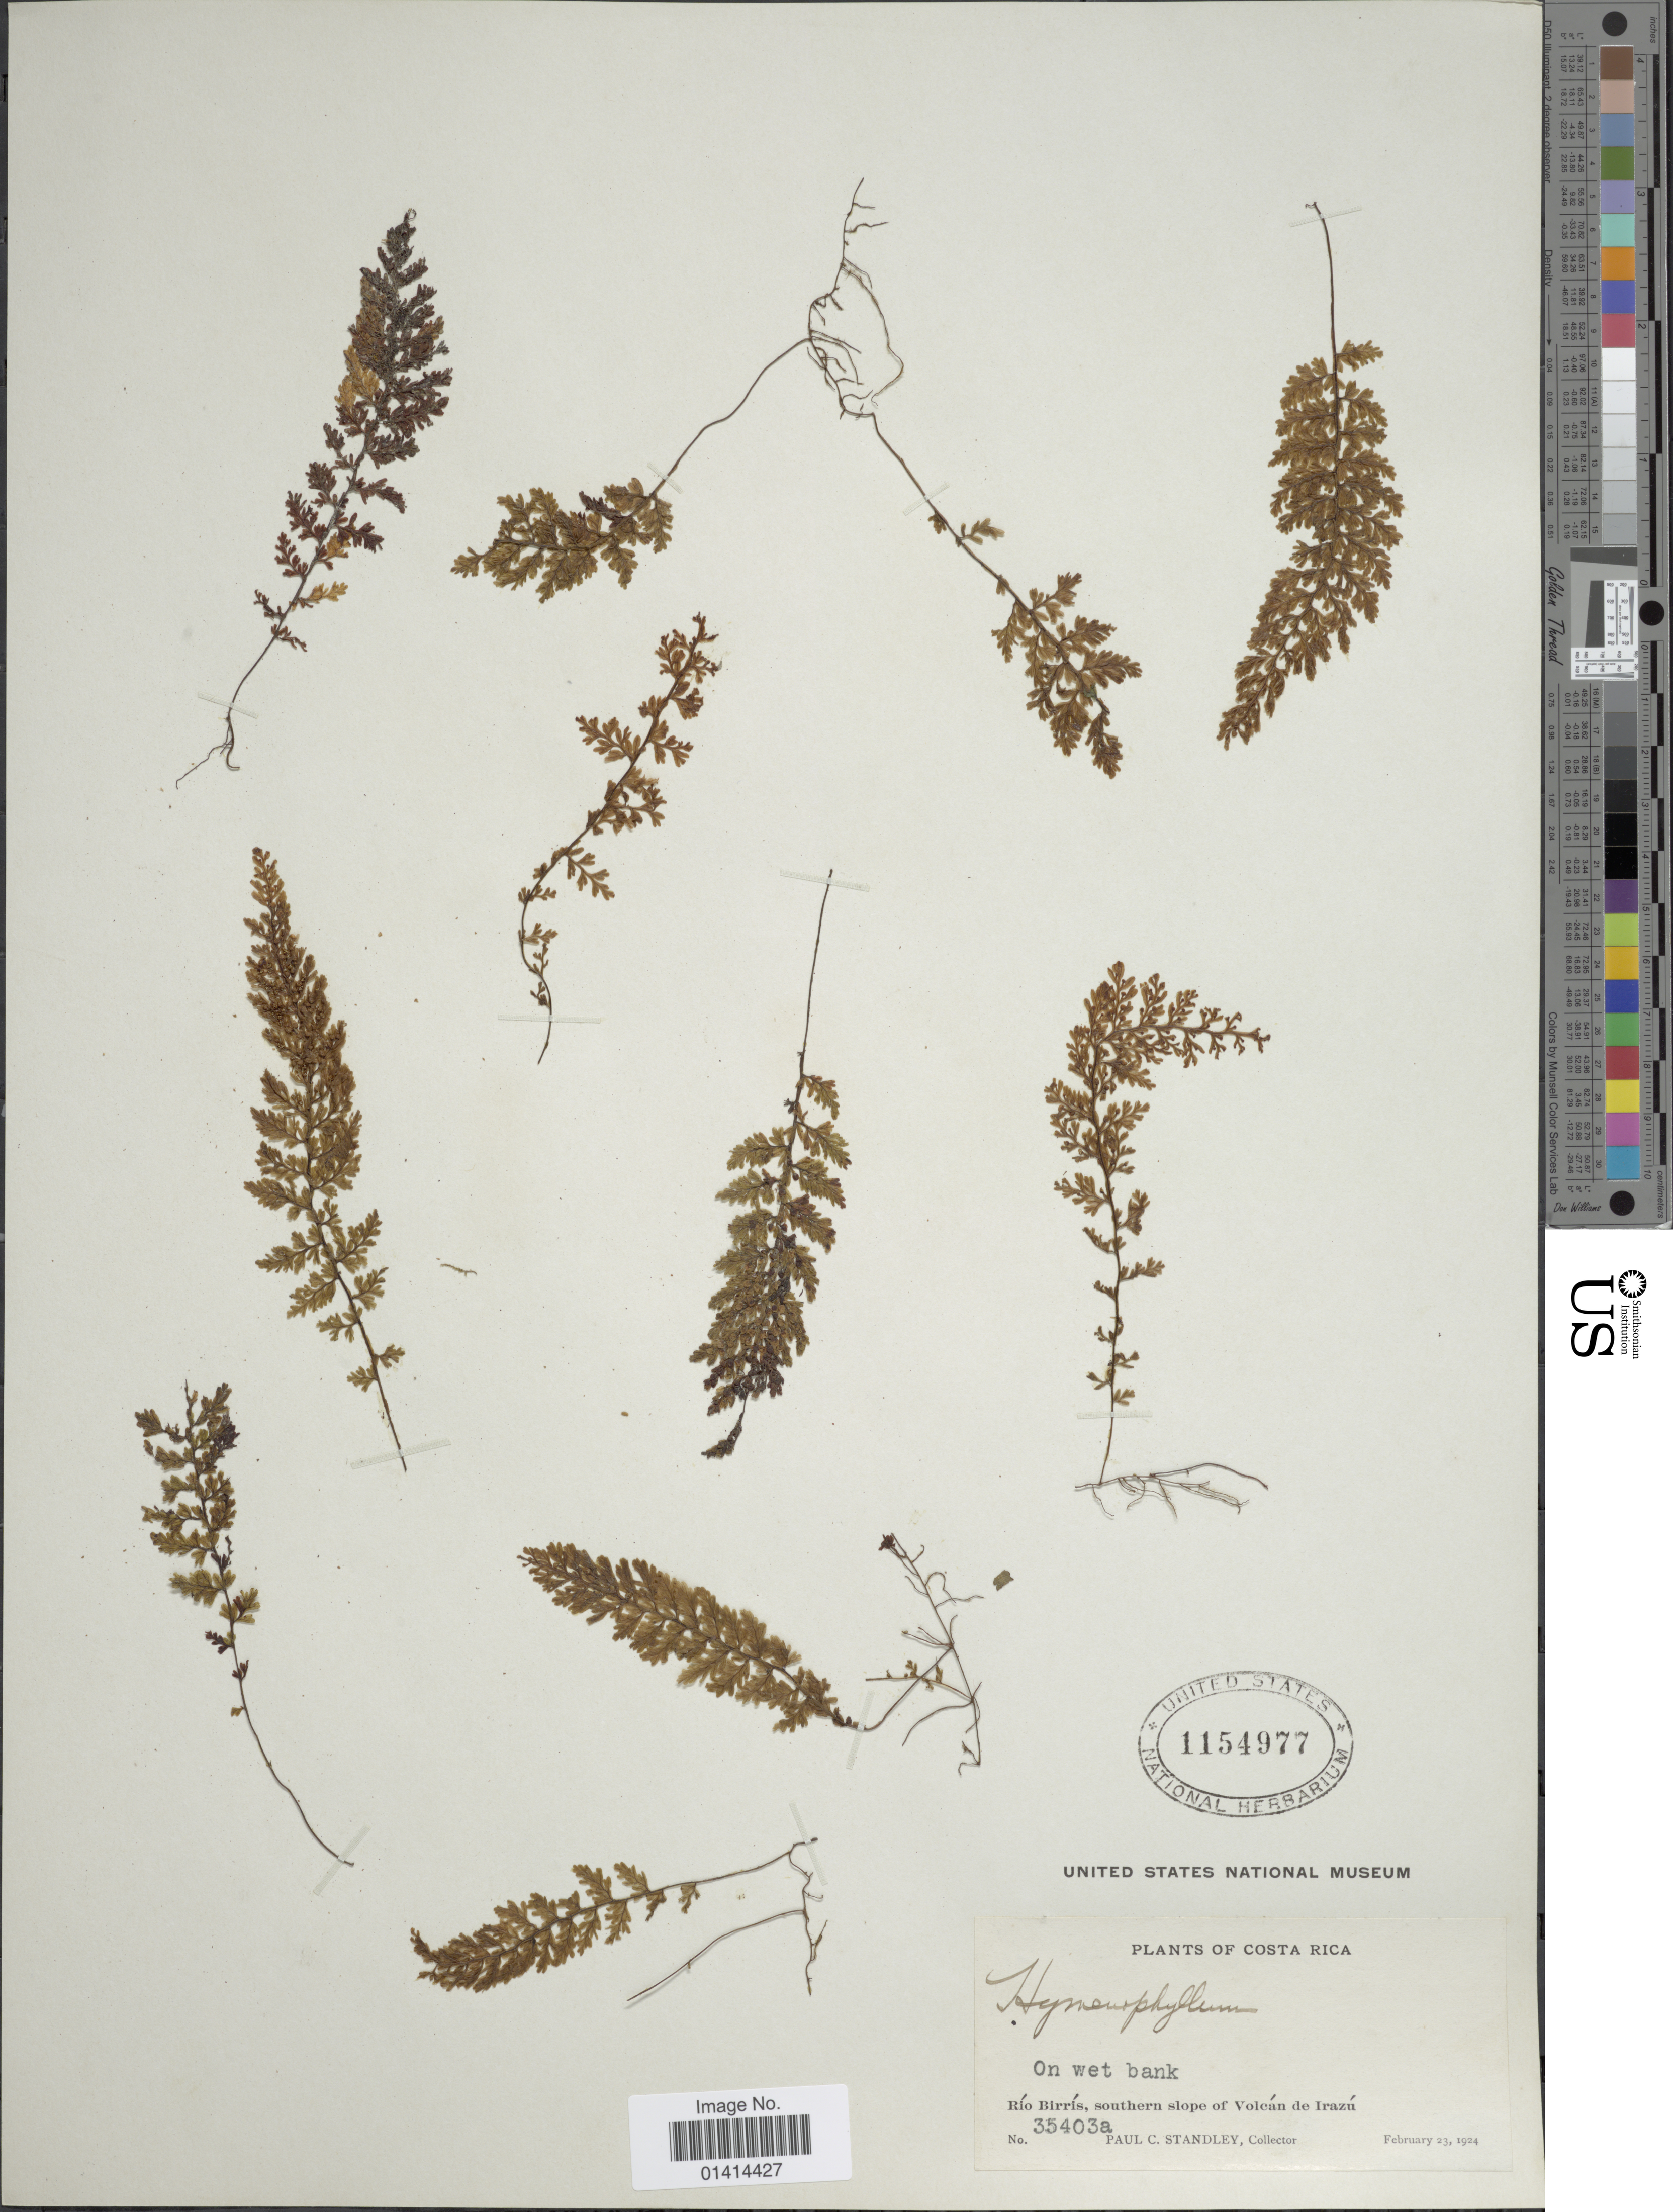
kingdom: Plantae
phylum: Tracheophyta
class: Polypodiopsida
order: Hymenophyllales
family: Hymenophyllaceae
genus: Hymenophyllum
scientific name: Hymenophyllum myriocarpum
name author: Hook.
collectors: P. C. Standley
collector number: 35403a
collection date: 1924-02-23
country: Costa Rica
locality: Río Birrís, southern slope of Volcán de Irazú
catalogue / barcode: US 1154977